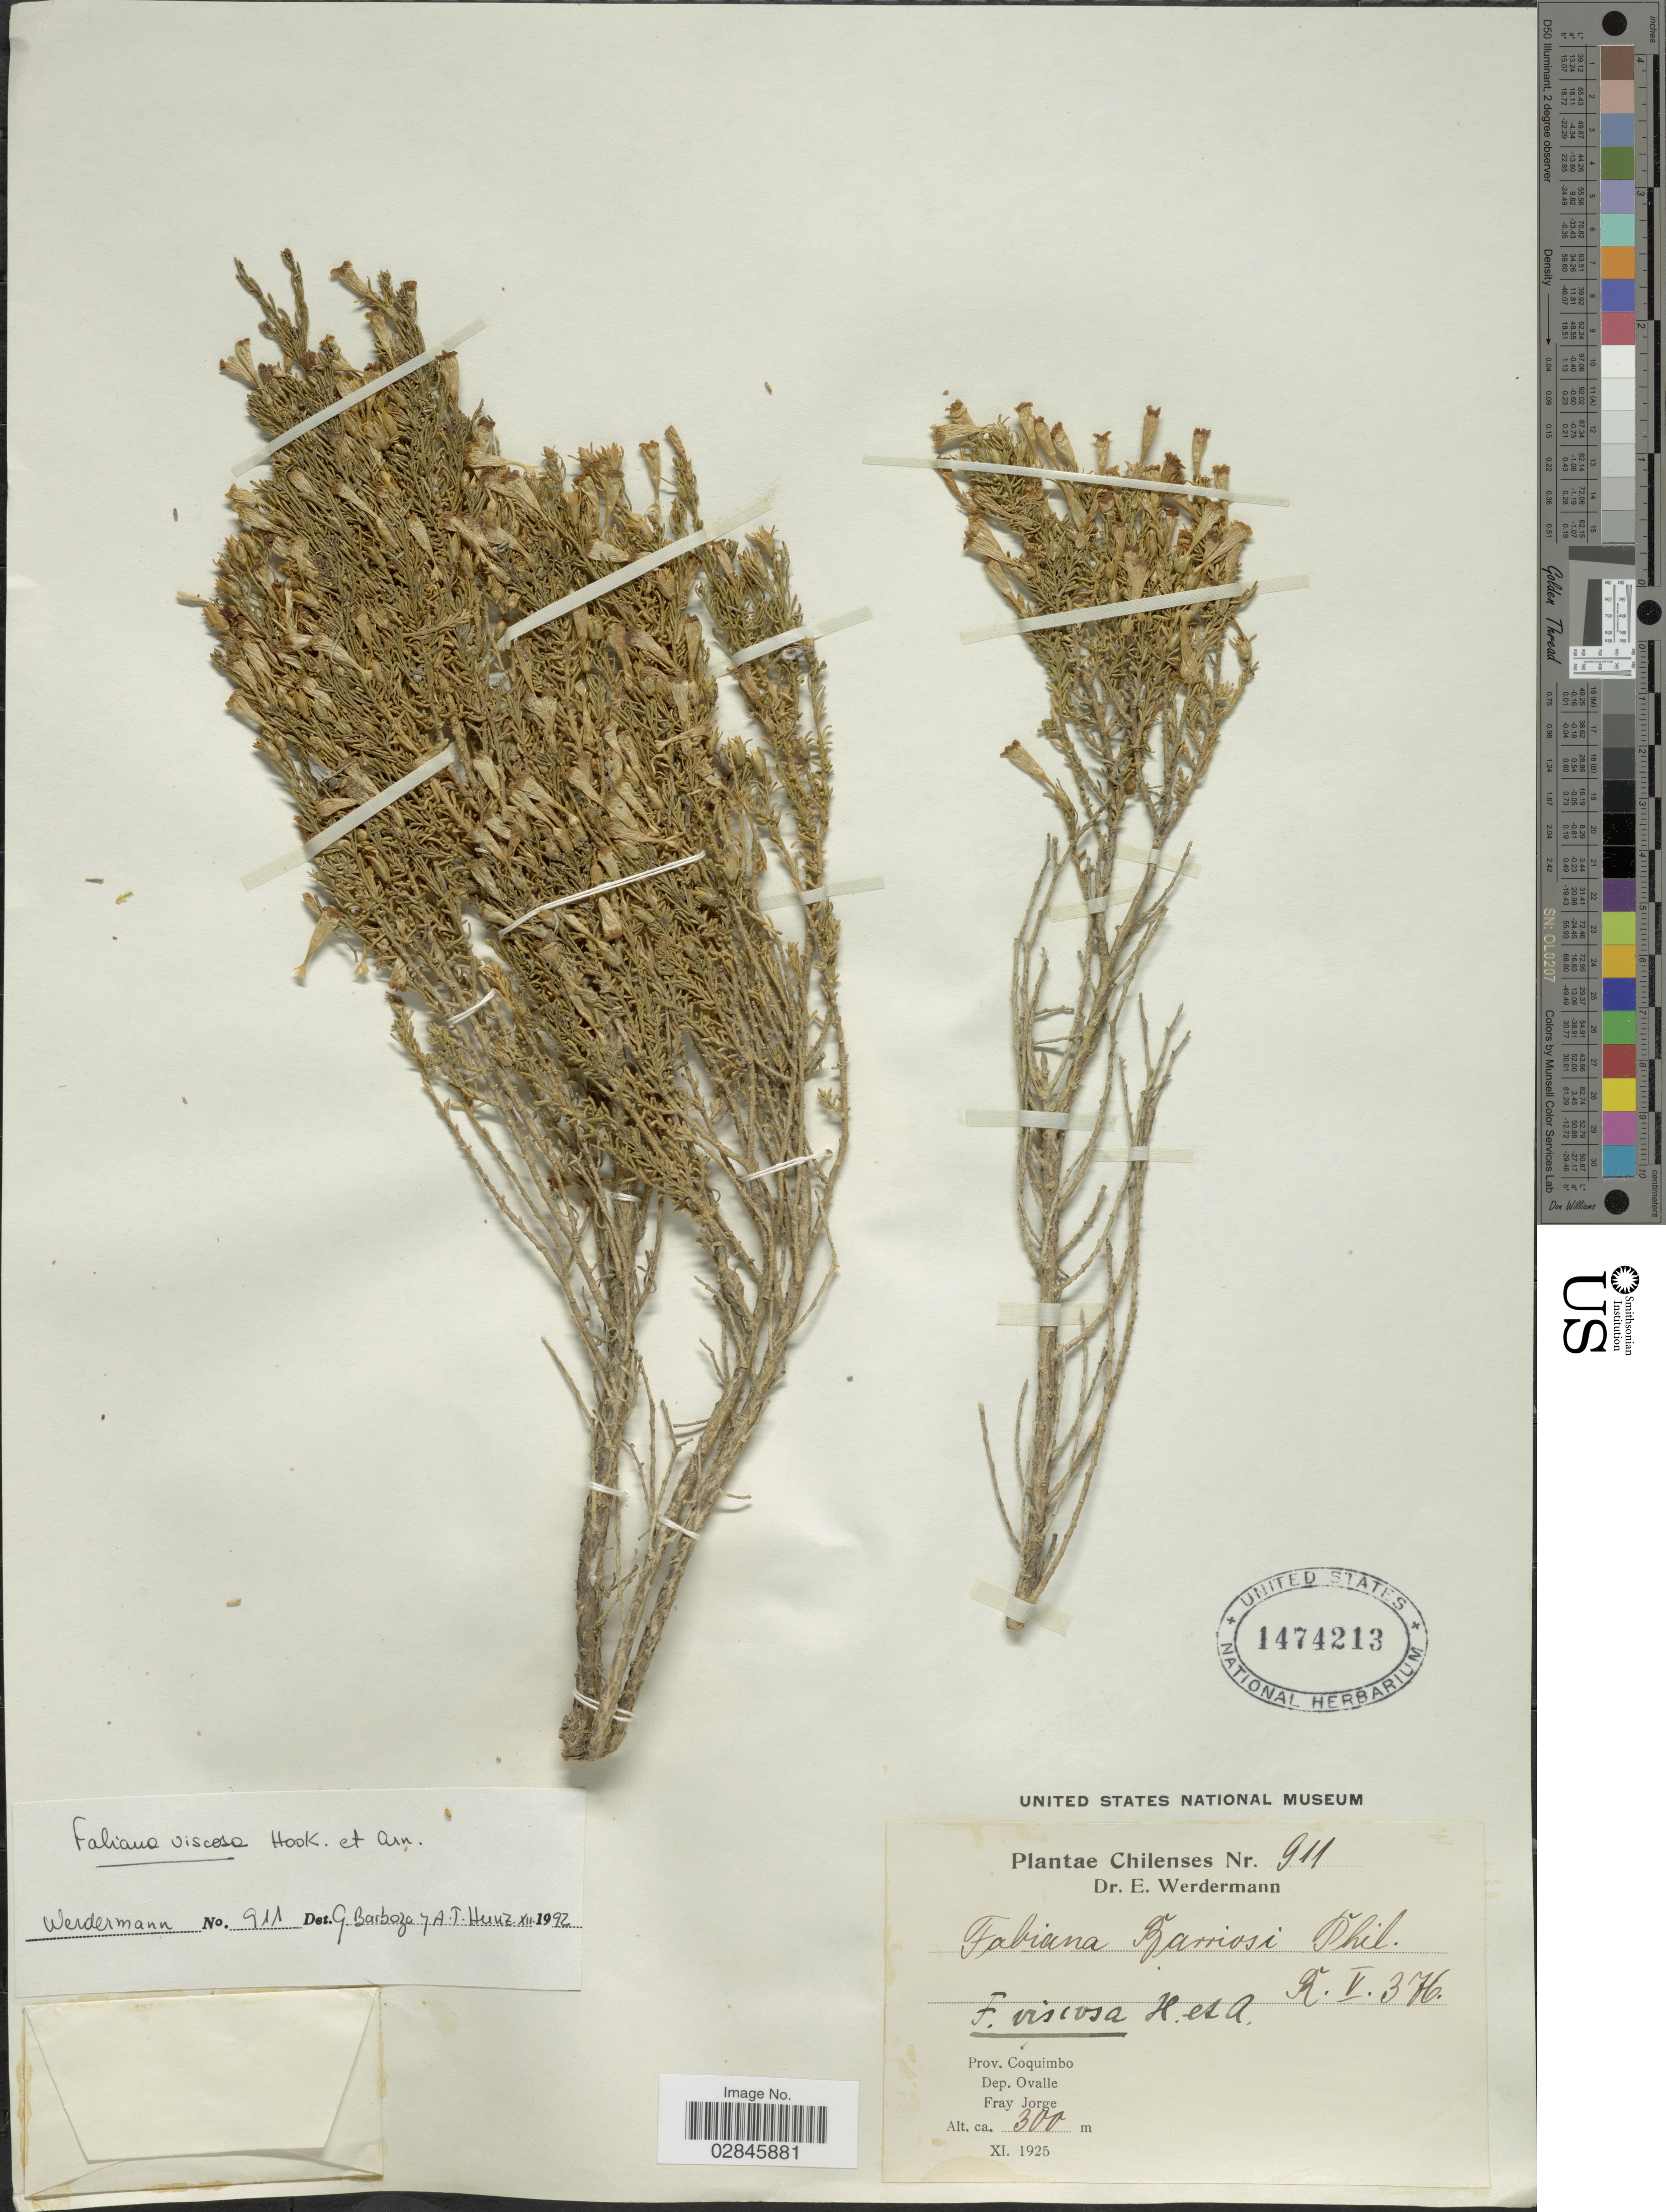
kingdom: Plantae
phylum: Tracheophyta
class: Magnoliopsida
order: Solanales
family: Solanaceae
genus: Fabiana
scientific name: Fabiana viscosa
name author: Hook. & Arn.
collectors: E. Werdermann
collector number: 911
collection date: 1925-11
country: Chile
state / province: Coquimbo (IV)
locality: Dep. Ovalle. Fray Jorge.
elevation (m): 300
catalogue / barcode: US 1474213